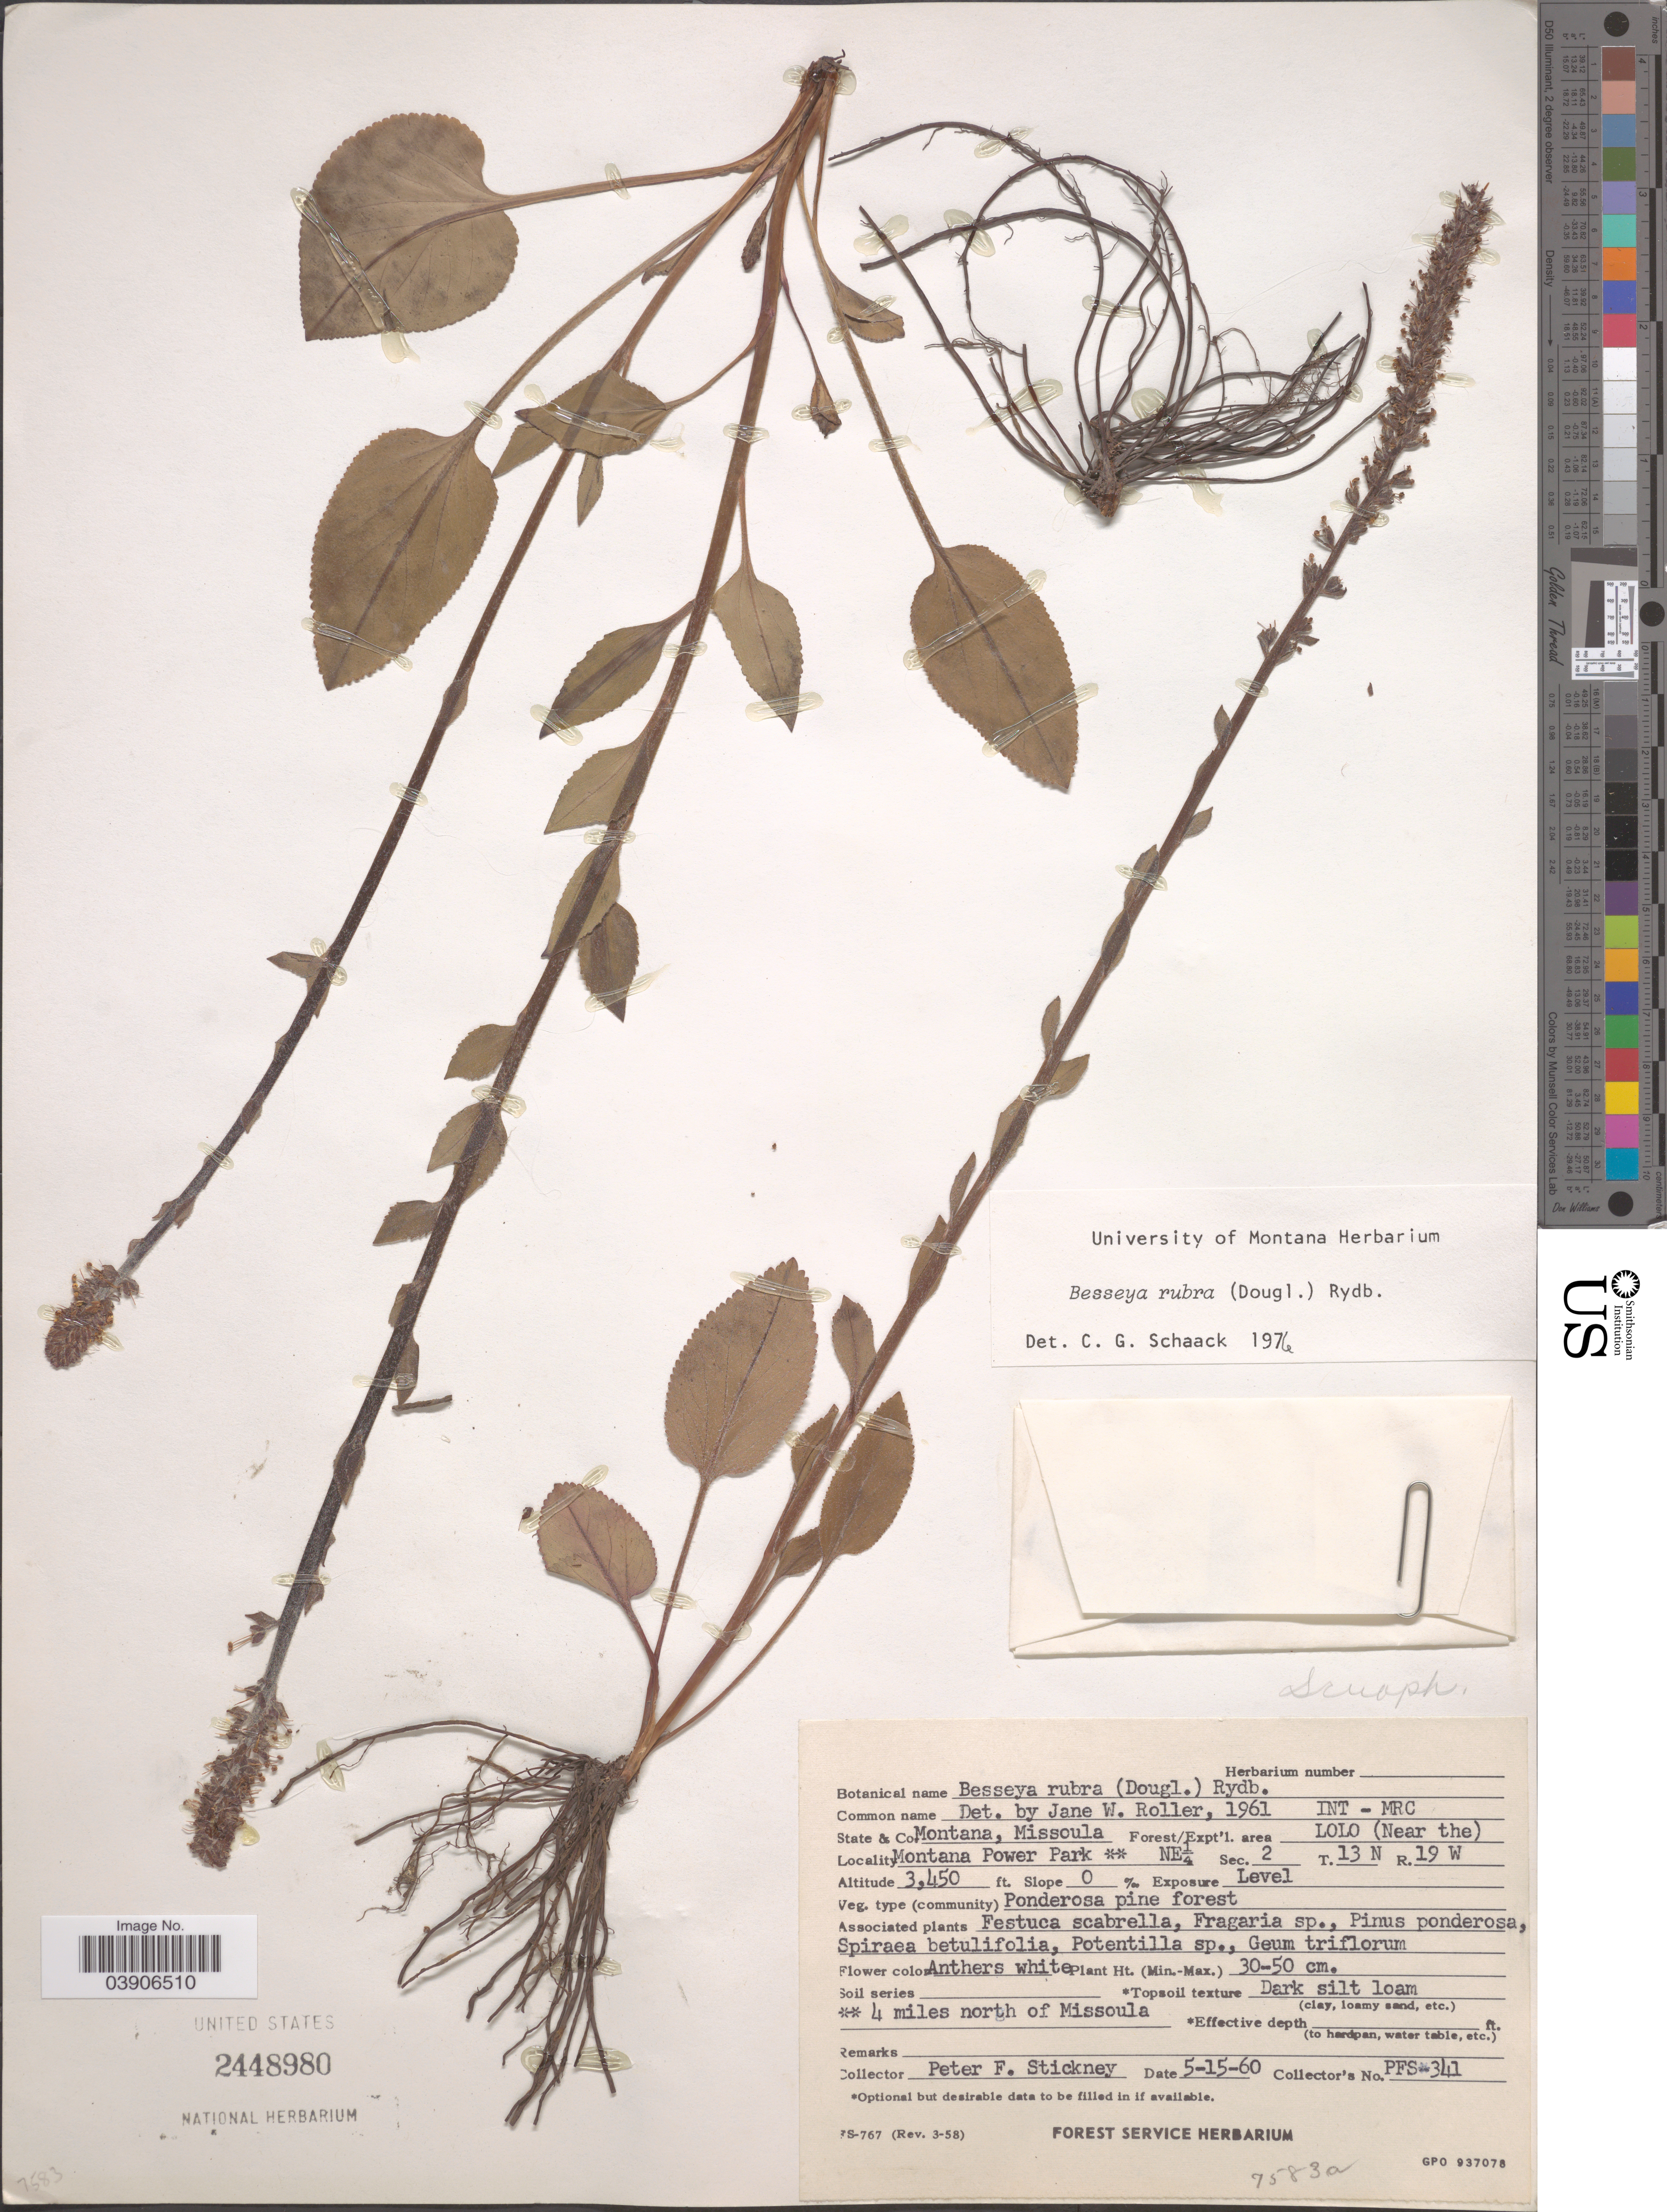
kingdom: Plantae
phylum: Tracheophyta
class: Magnoliopsida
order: Lamiales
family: Plantaginaceae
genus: Synthyris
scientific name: Synthyris rubra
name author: (Douglas ex Hook.) Benth.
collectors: P. Stickney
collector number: PFS-341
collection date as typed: Transcribed d/m/y: 15/5/60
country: United States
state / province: Montana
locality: Co. Missoula. Forest/Expt'l. area Lolo (Near the). Montana Power Park NE¼. Sec. 2 T. 13 N R. 19 W.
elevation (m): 1052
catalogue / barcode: US 2448980